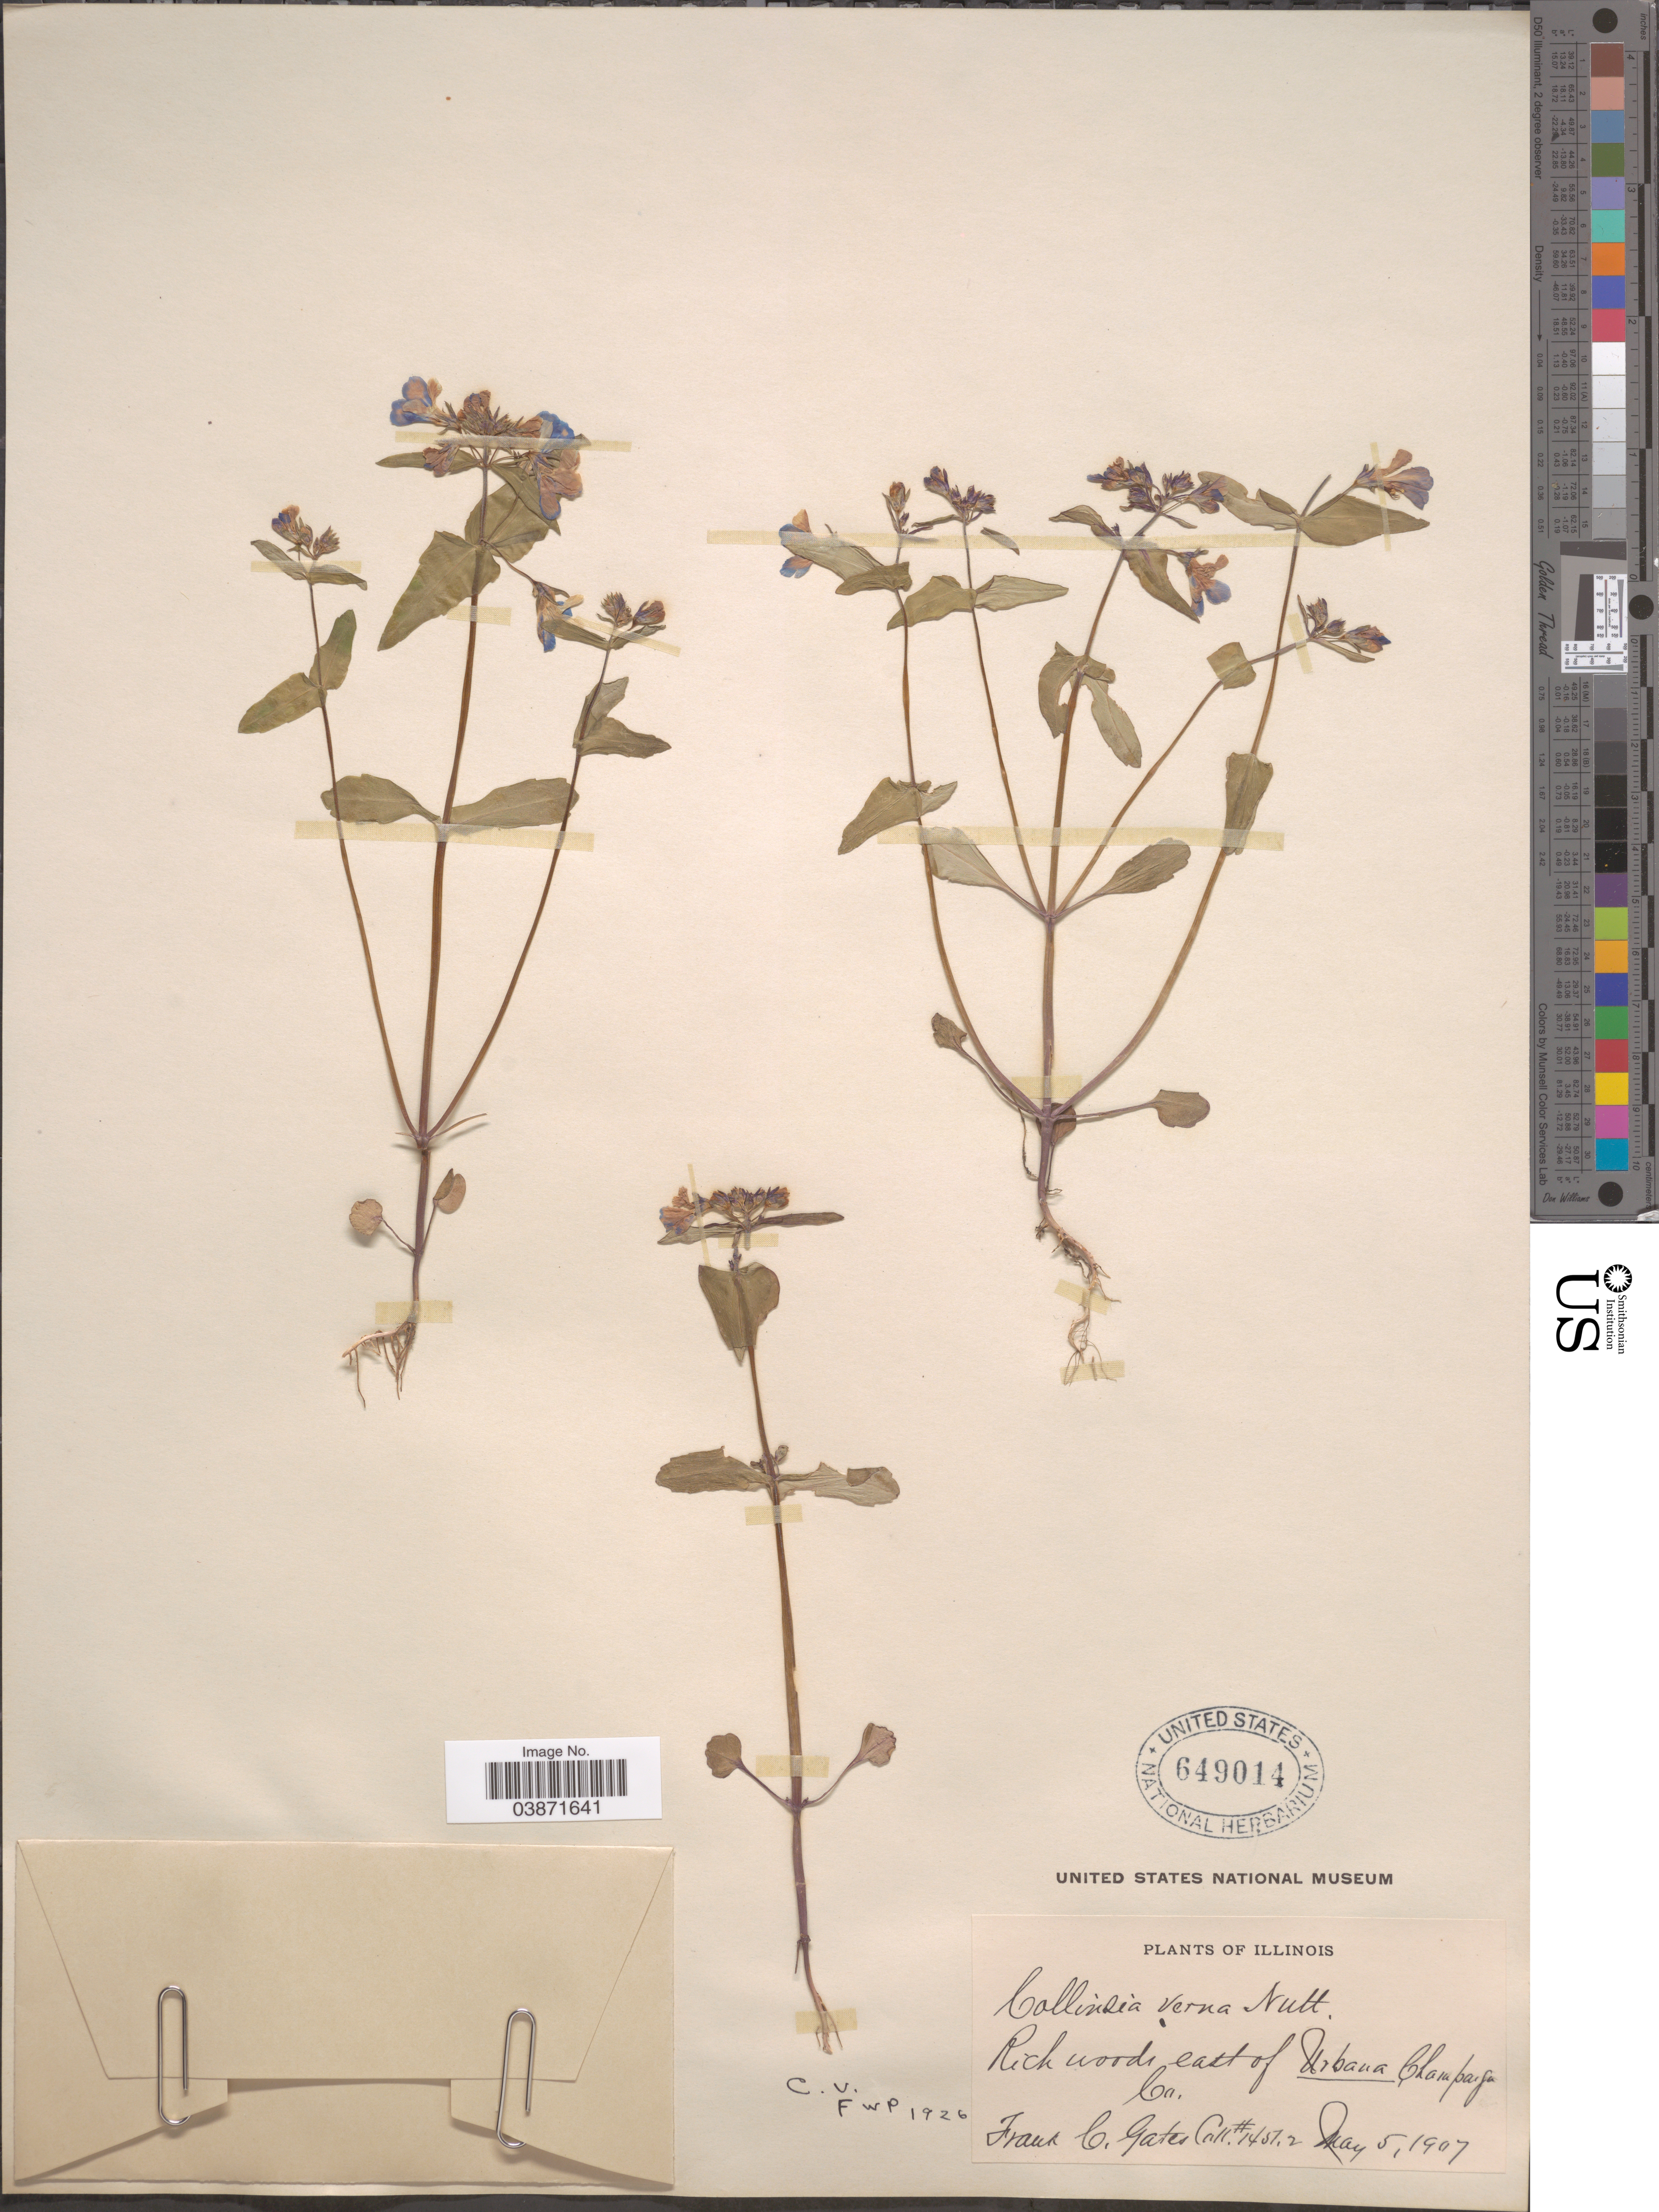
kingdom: Plantae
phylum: Tracheophyta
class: Magnoliopsida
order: Lamiales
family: Plantaginaceae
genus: Collinsia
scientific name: Collinsia verna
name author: Nutt.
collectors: F. C. Gates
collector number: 1457.2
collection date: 1907-05-05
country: United States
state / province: Illinois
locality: Rich woods east of Urbana, Champaign Co.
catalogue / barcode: US 649014